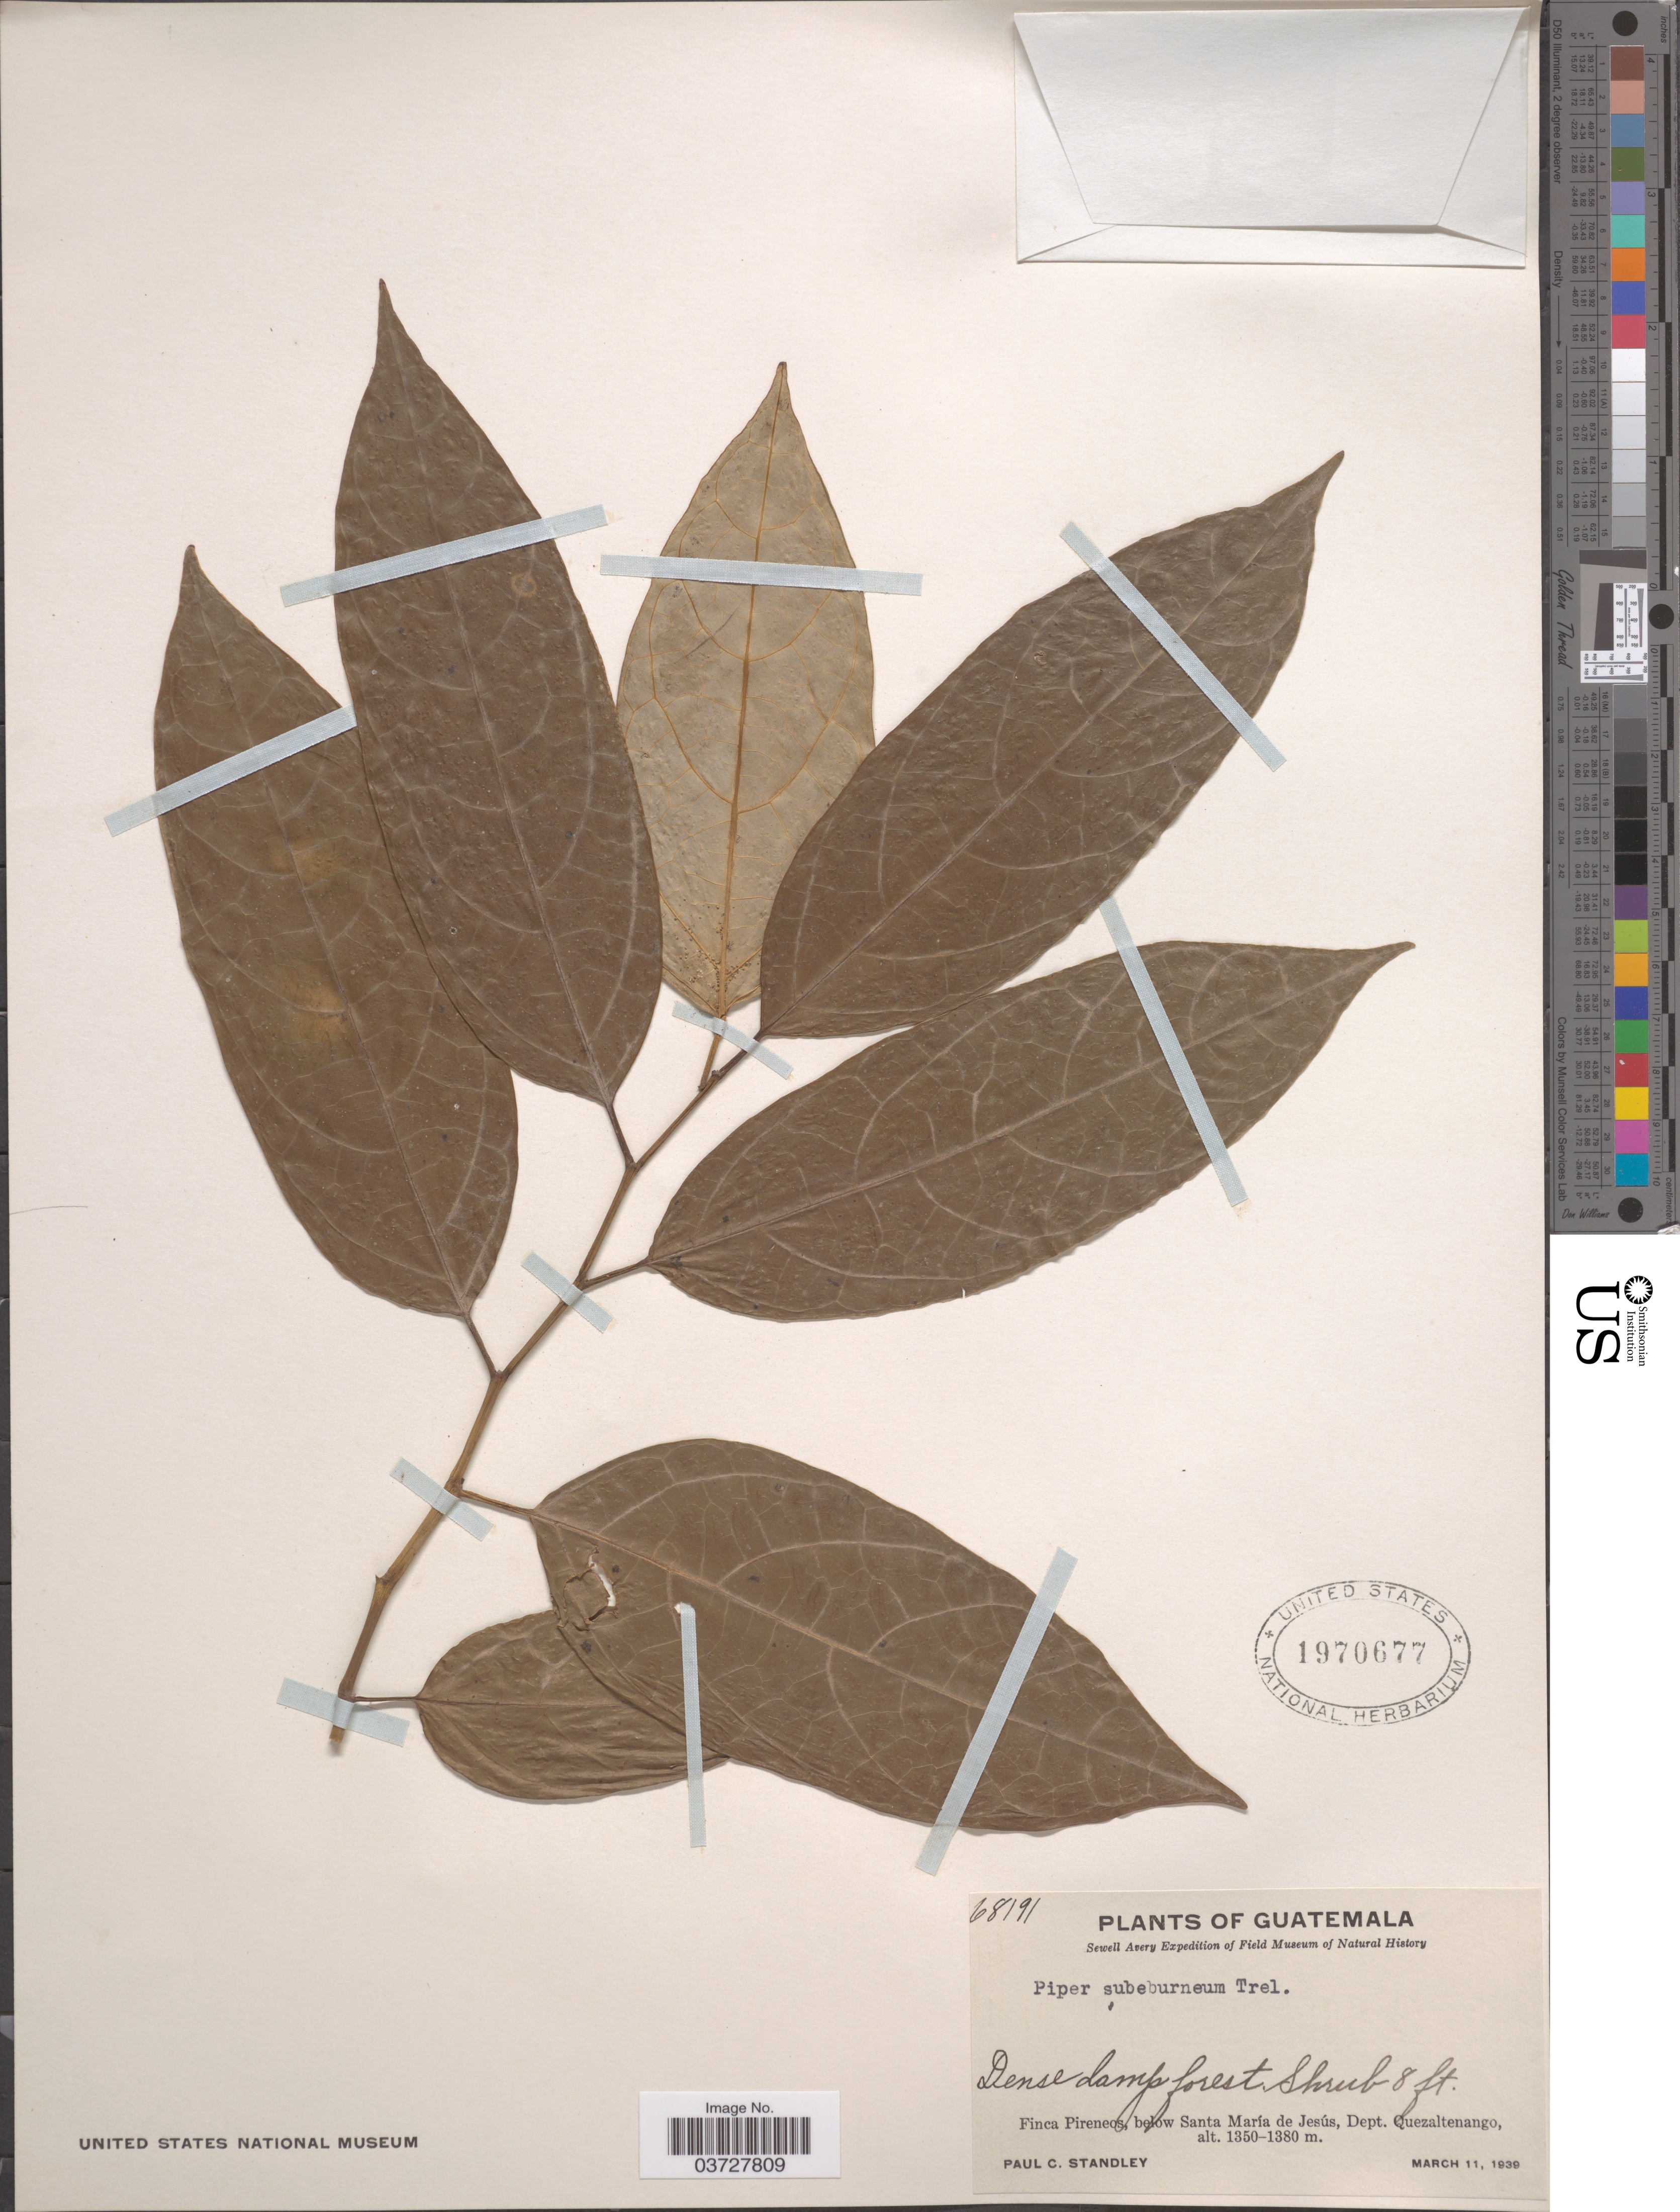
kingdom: Plantae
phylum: Tracheophyta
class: Magnoliopsida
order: Piperales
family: Piperaceae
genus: Piper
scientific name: Piper subeburneum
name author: Trel. & Standl.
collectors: P. C. Standley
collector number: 68191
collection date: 1939-03-11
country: Guatemala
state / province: Quetzaltenango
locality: Finca Pireneos, below Santa María de Jesús, Dept. Quezaltenango.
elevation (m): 1350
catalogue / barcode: US 1970677